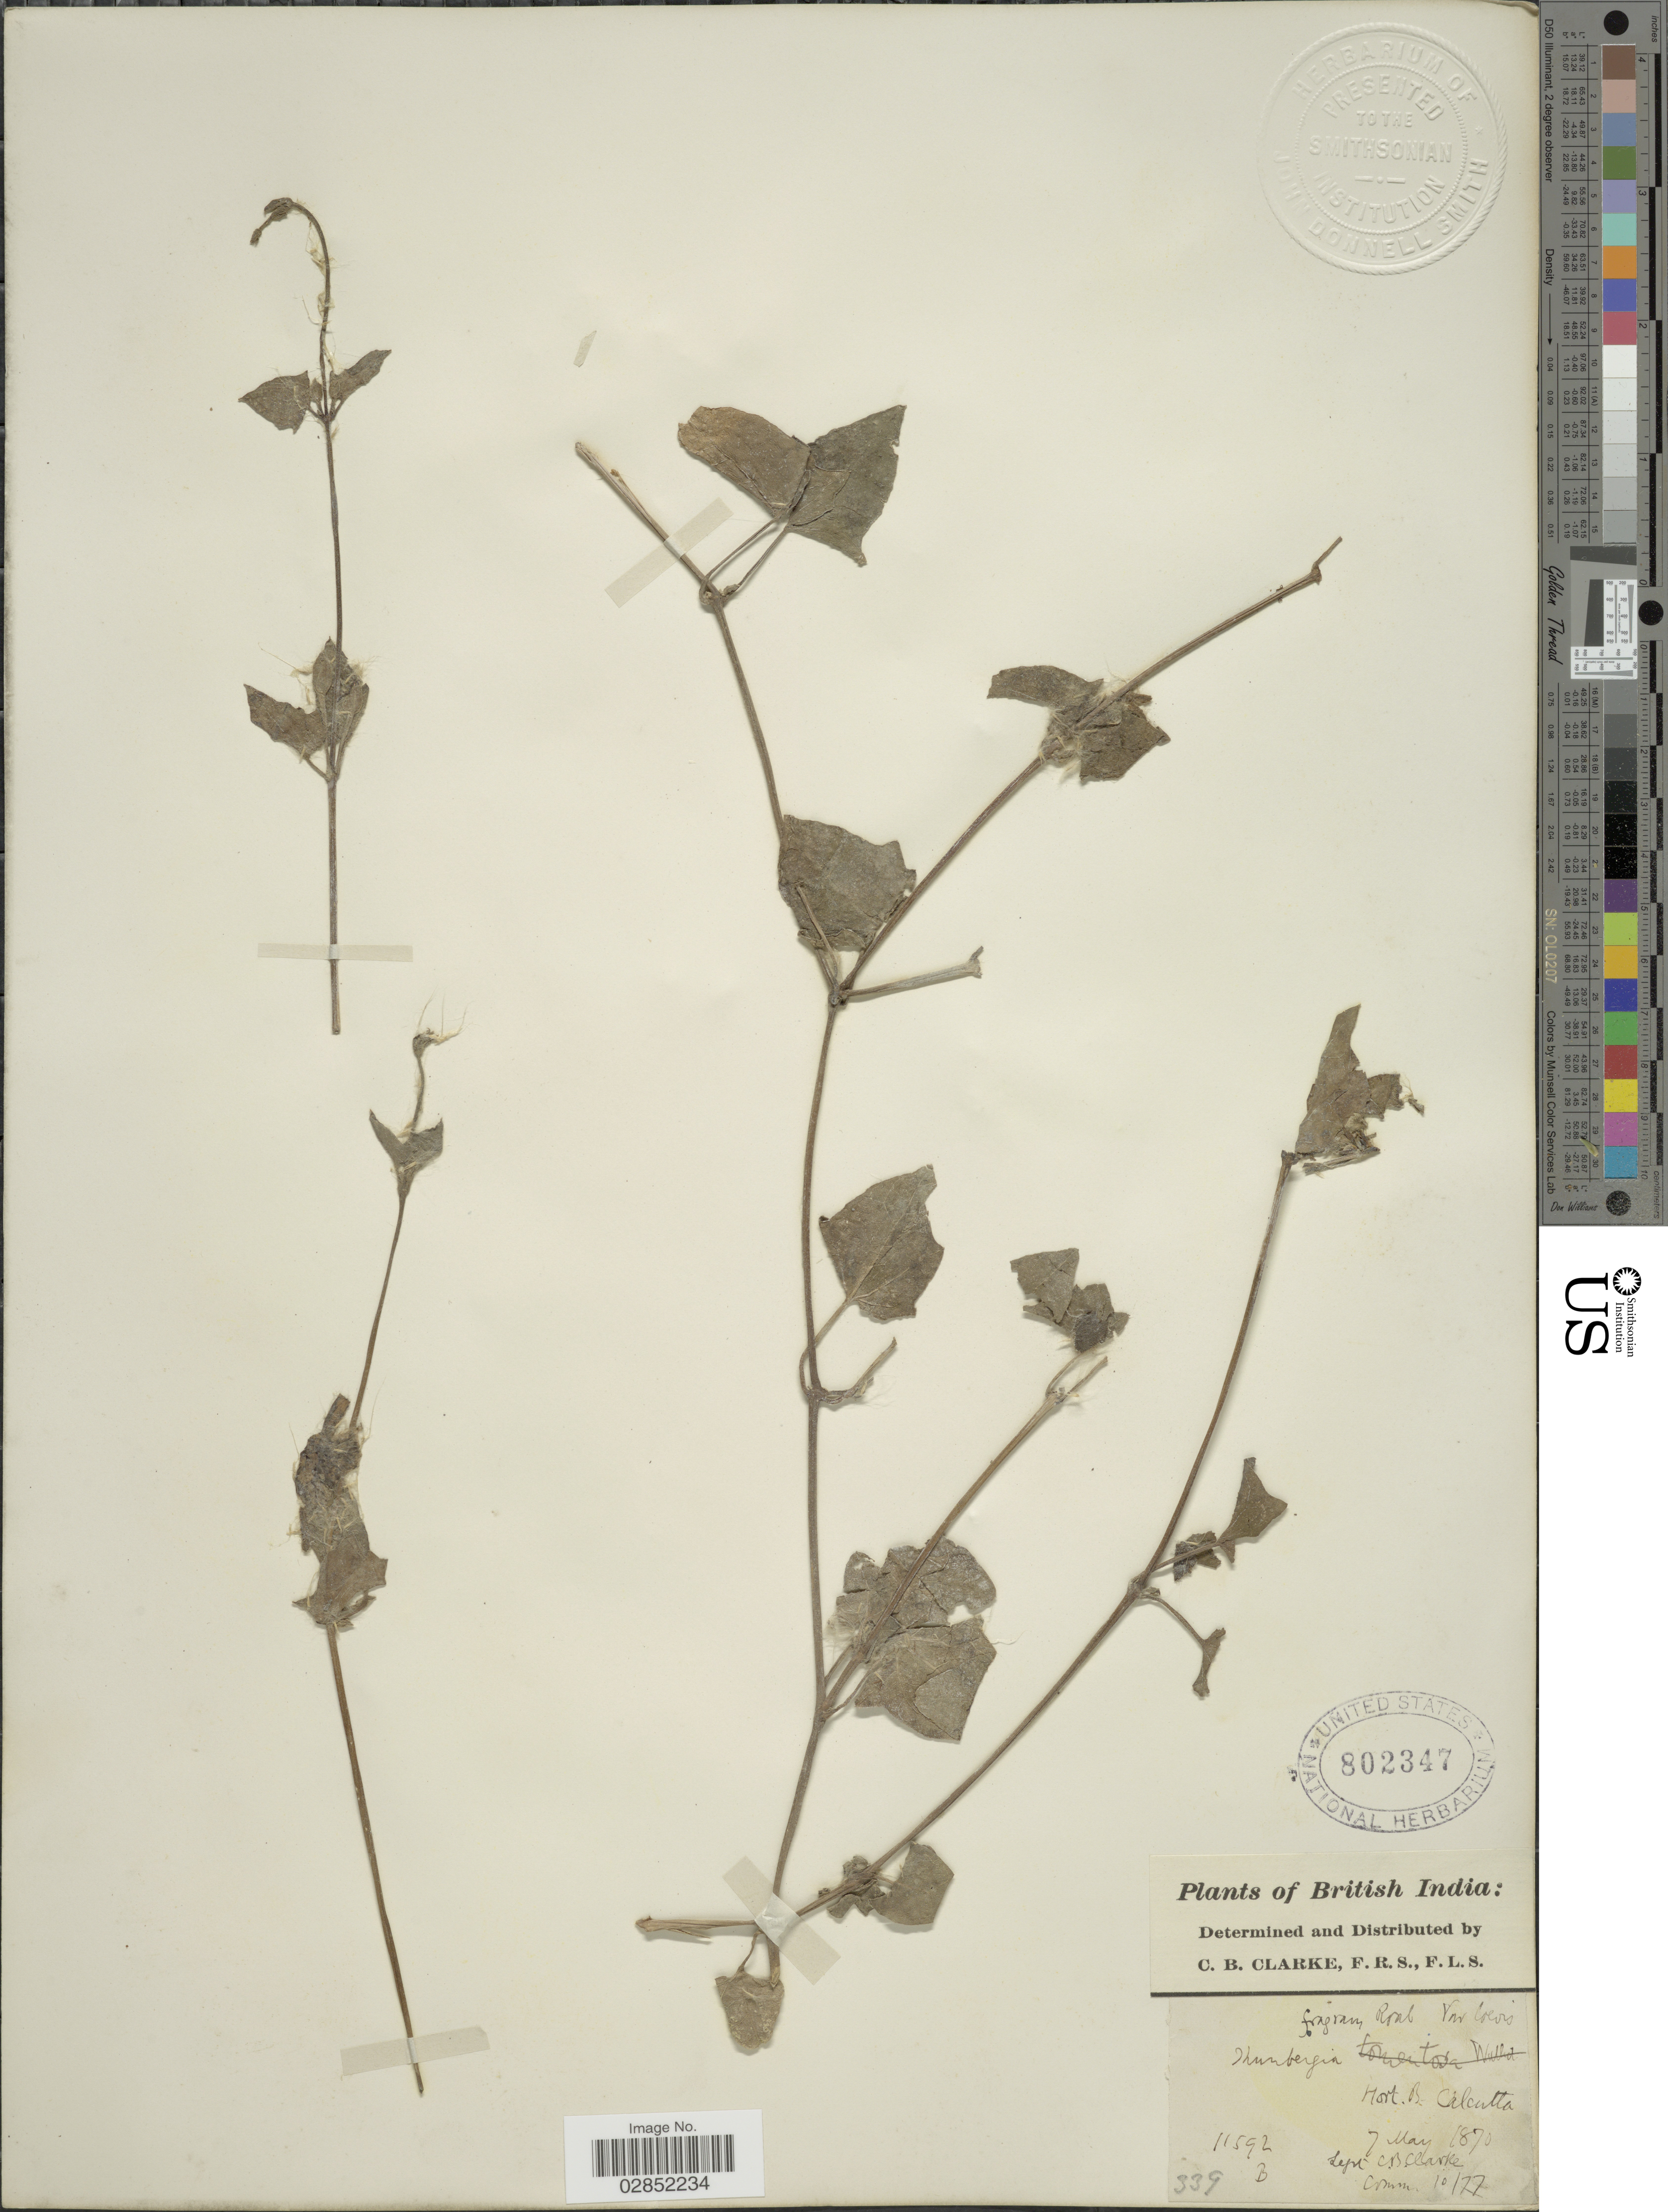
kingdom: Plantae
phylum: Tracheophyta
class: Magnoliopsida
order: Lamiales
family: Acanthaceae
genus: Thunbergia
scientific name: Thunbergia fragrans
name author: Roxb.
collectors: C. B. Clarke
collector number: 11592B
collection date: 1870-05-07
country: India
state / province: West Bengal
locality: British India. Hort. B. Calcutta.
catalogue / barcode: US 802347